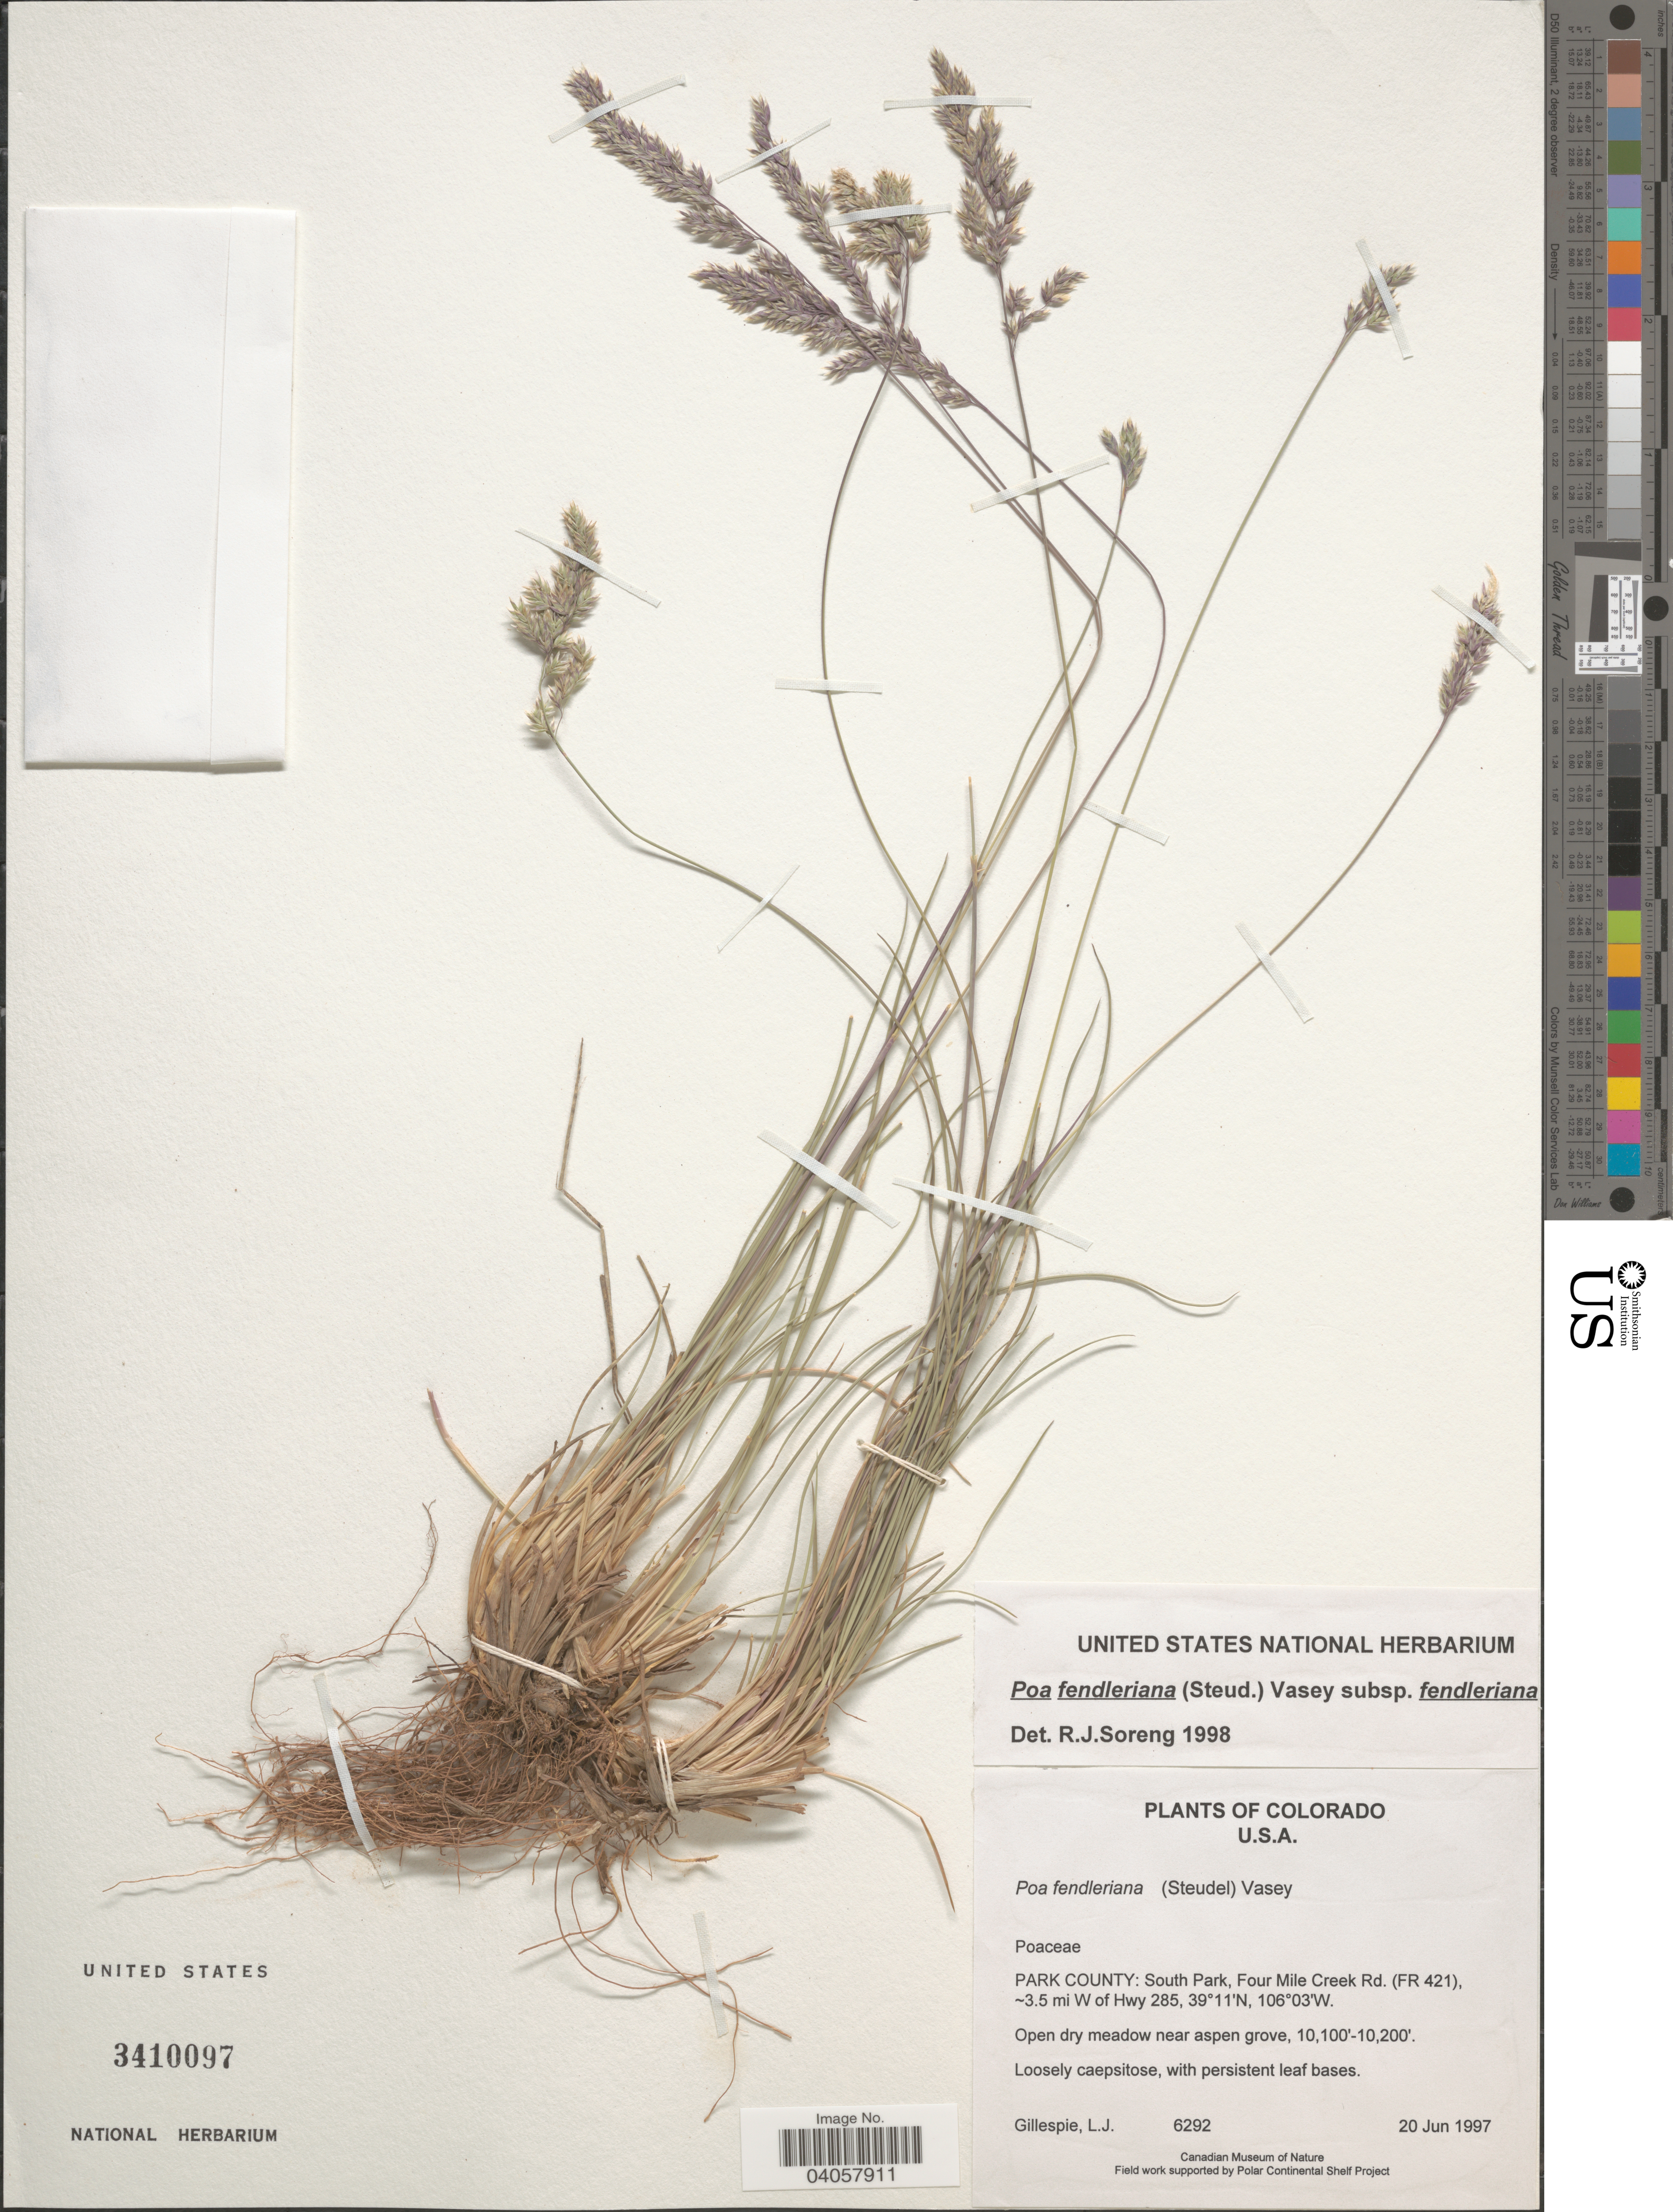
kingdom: Plantae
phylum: Tracheophyta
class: Liliopsida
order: Poales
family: Poaceae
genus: Poa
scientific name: Poa fendleriana subsp. fendleriana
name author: (Steud.) Vasey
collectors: L. Gillespie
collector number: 6292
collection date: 1997-06-20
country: United States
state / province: Colorado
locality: Park County: South Park, Four Mile Creek Rd. (FR 421), ~3.5 mi W of Hwy 285.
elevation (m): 3078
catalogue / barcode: US 3410097